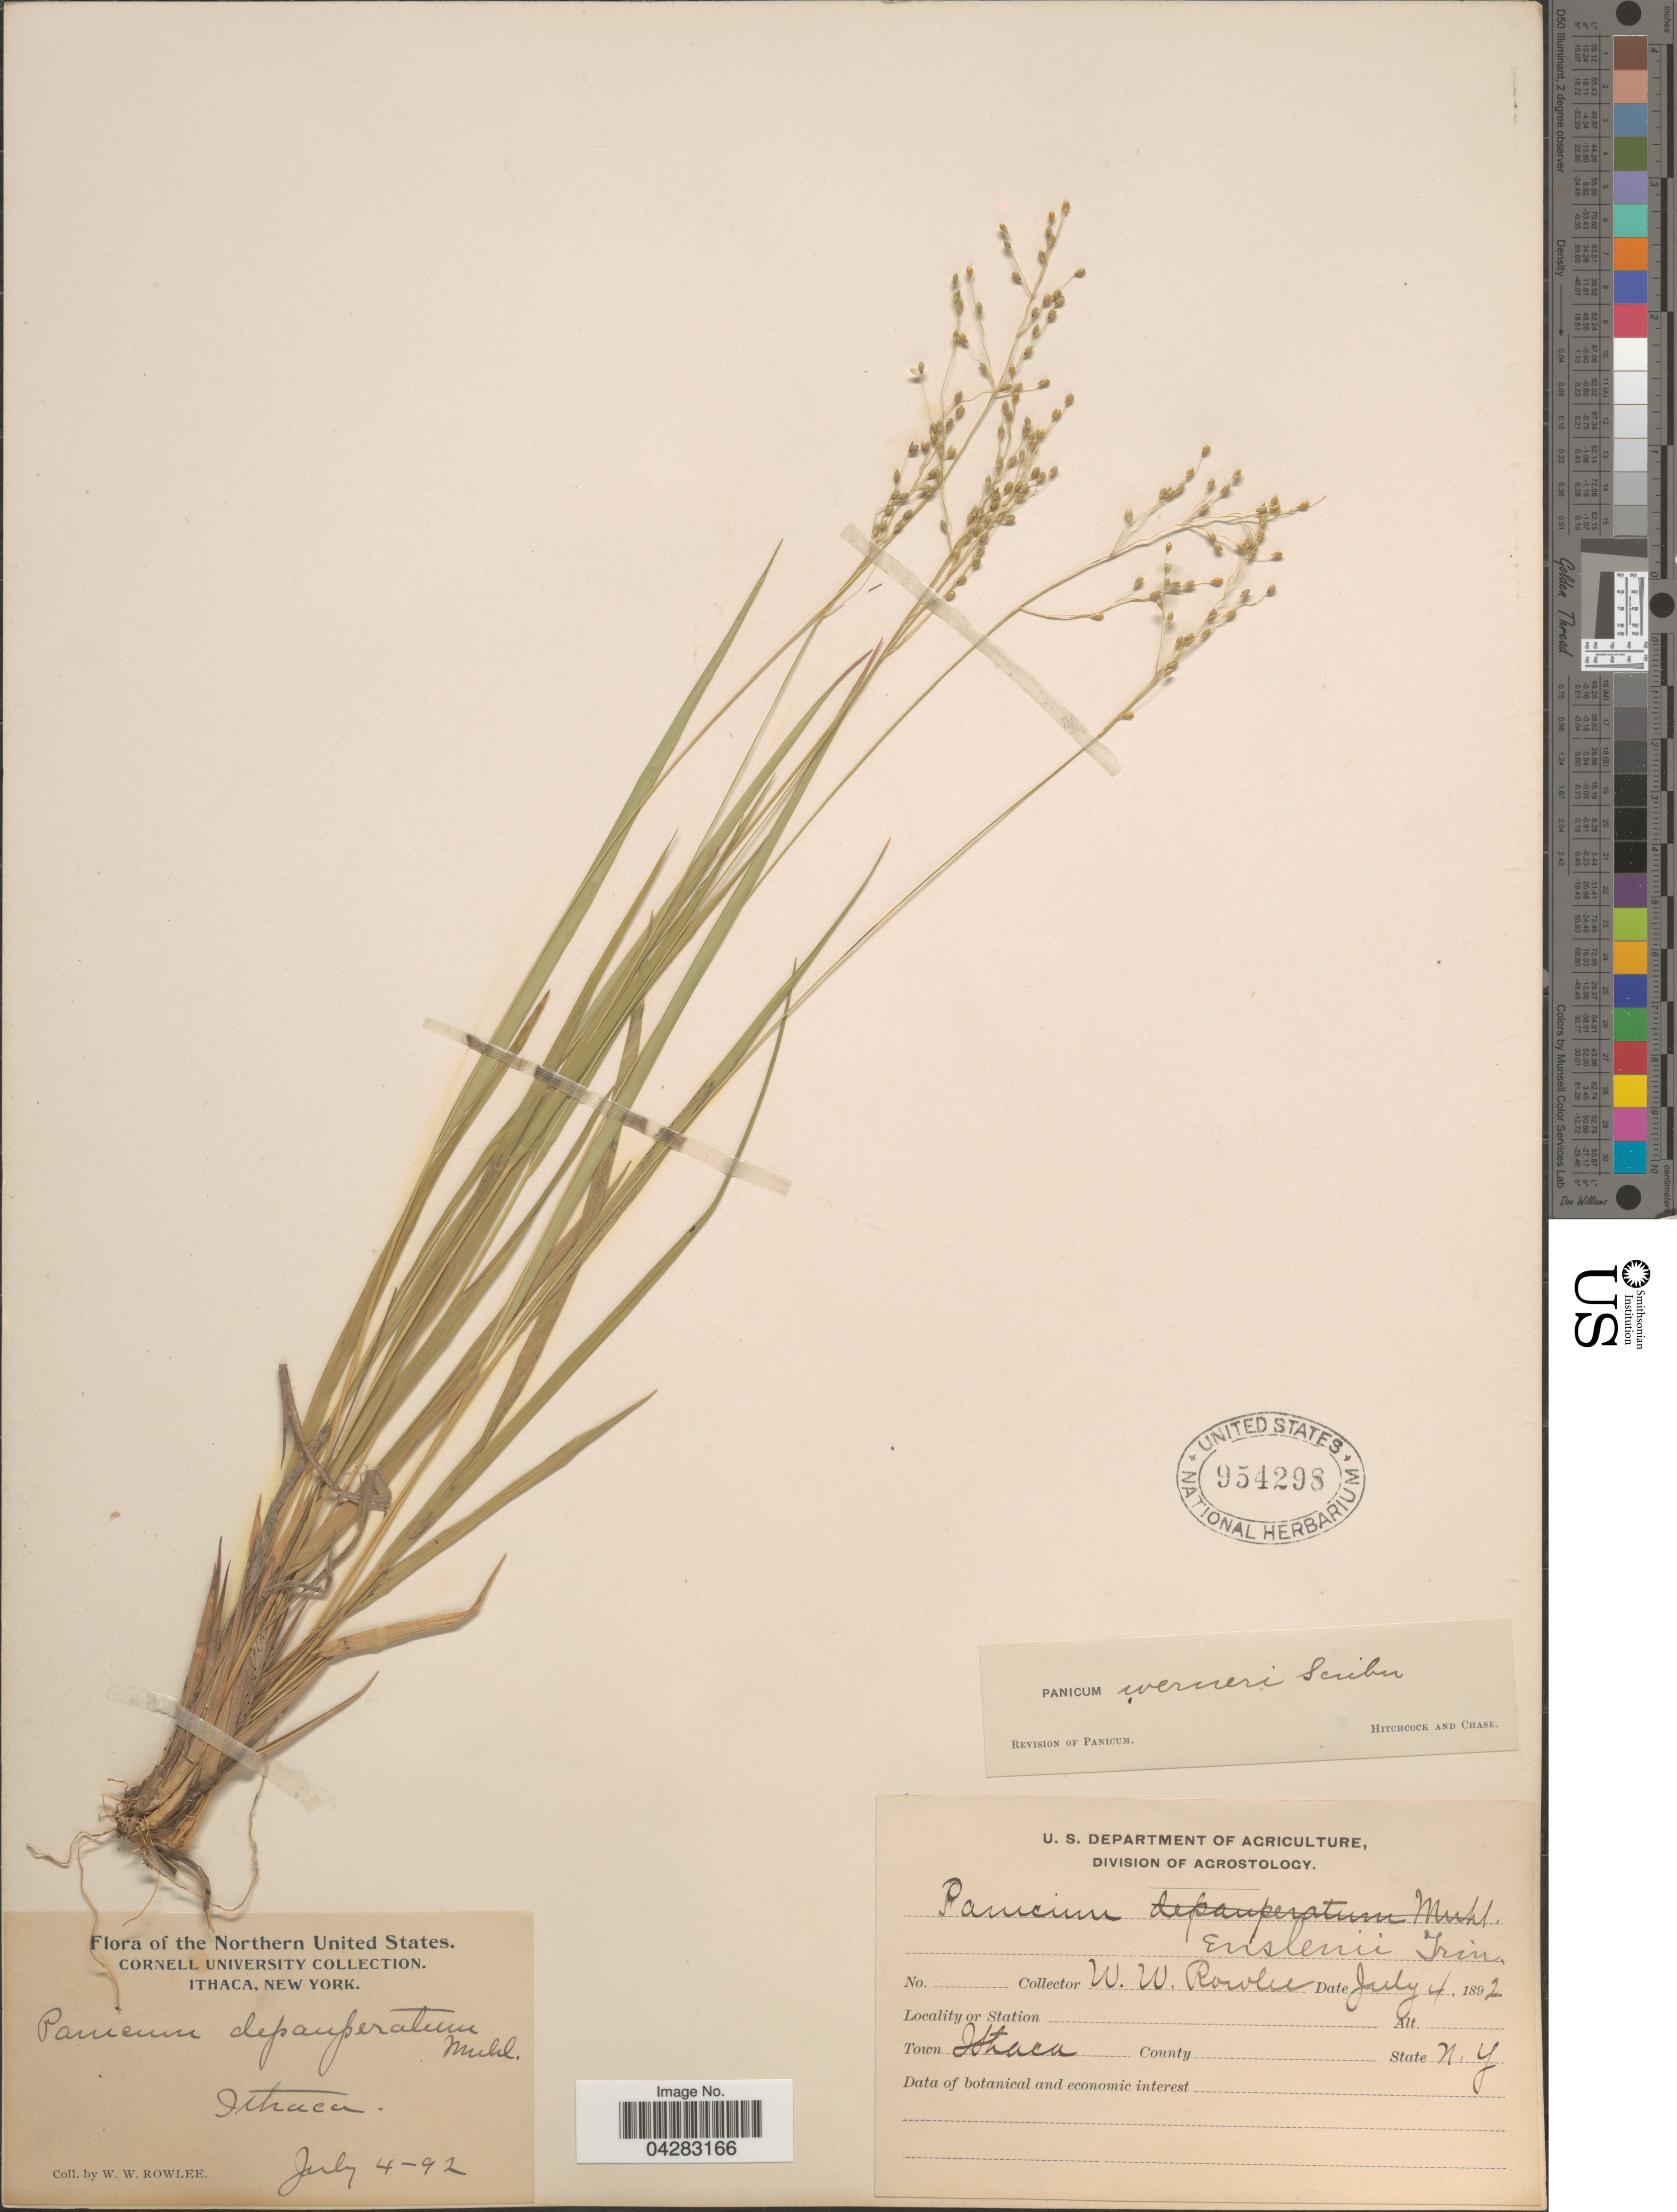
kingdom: Plantae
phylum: Tracheophyta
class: Liliopsida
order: Poales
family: Poaceae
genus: Dichanthelium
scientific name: Dichanthelium linearifolium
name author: (Scribn.) Gould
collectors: W. W. Rowlee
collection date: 1892-07-04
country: United States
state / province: New York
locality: Northern United States. Ithaca. Town Ithaca.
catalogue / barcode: US 954298